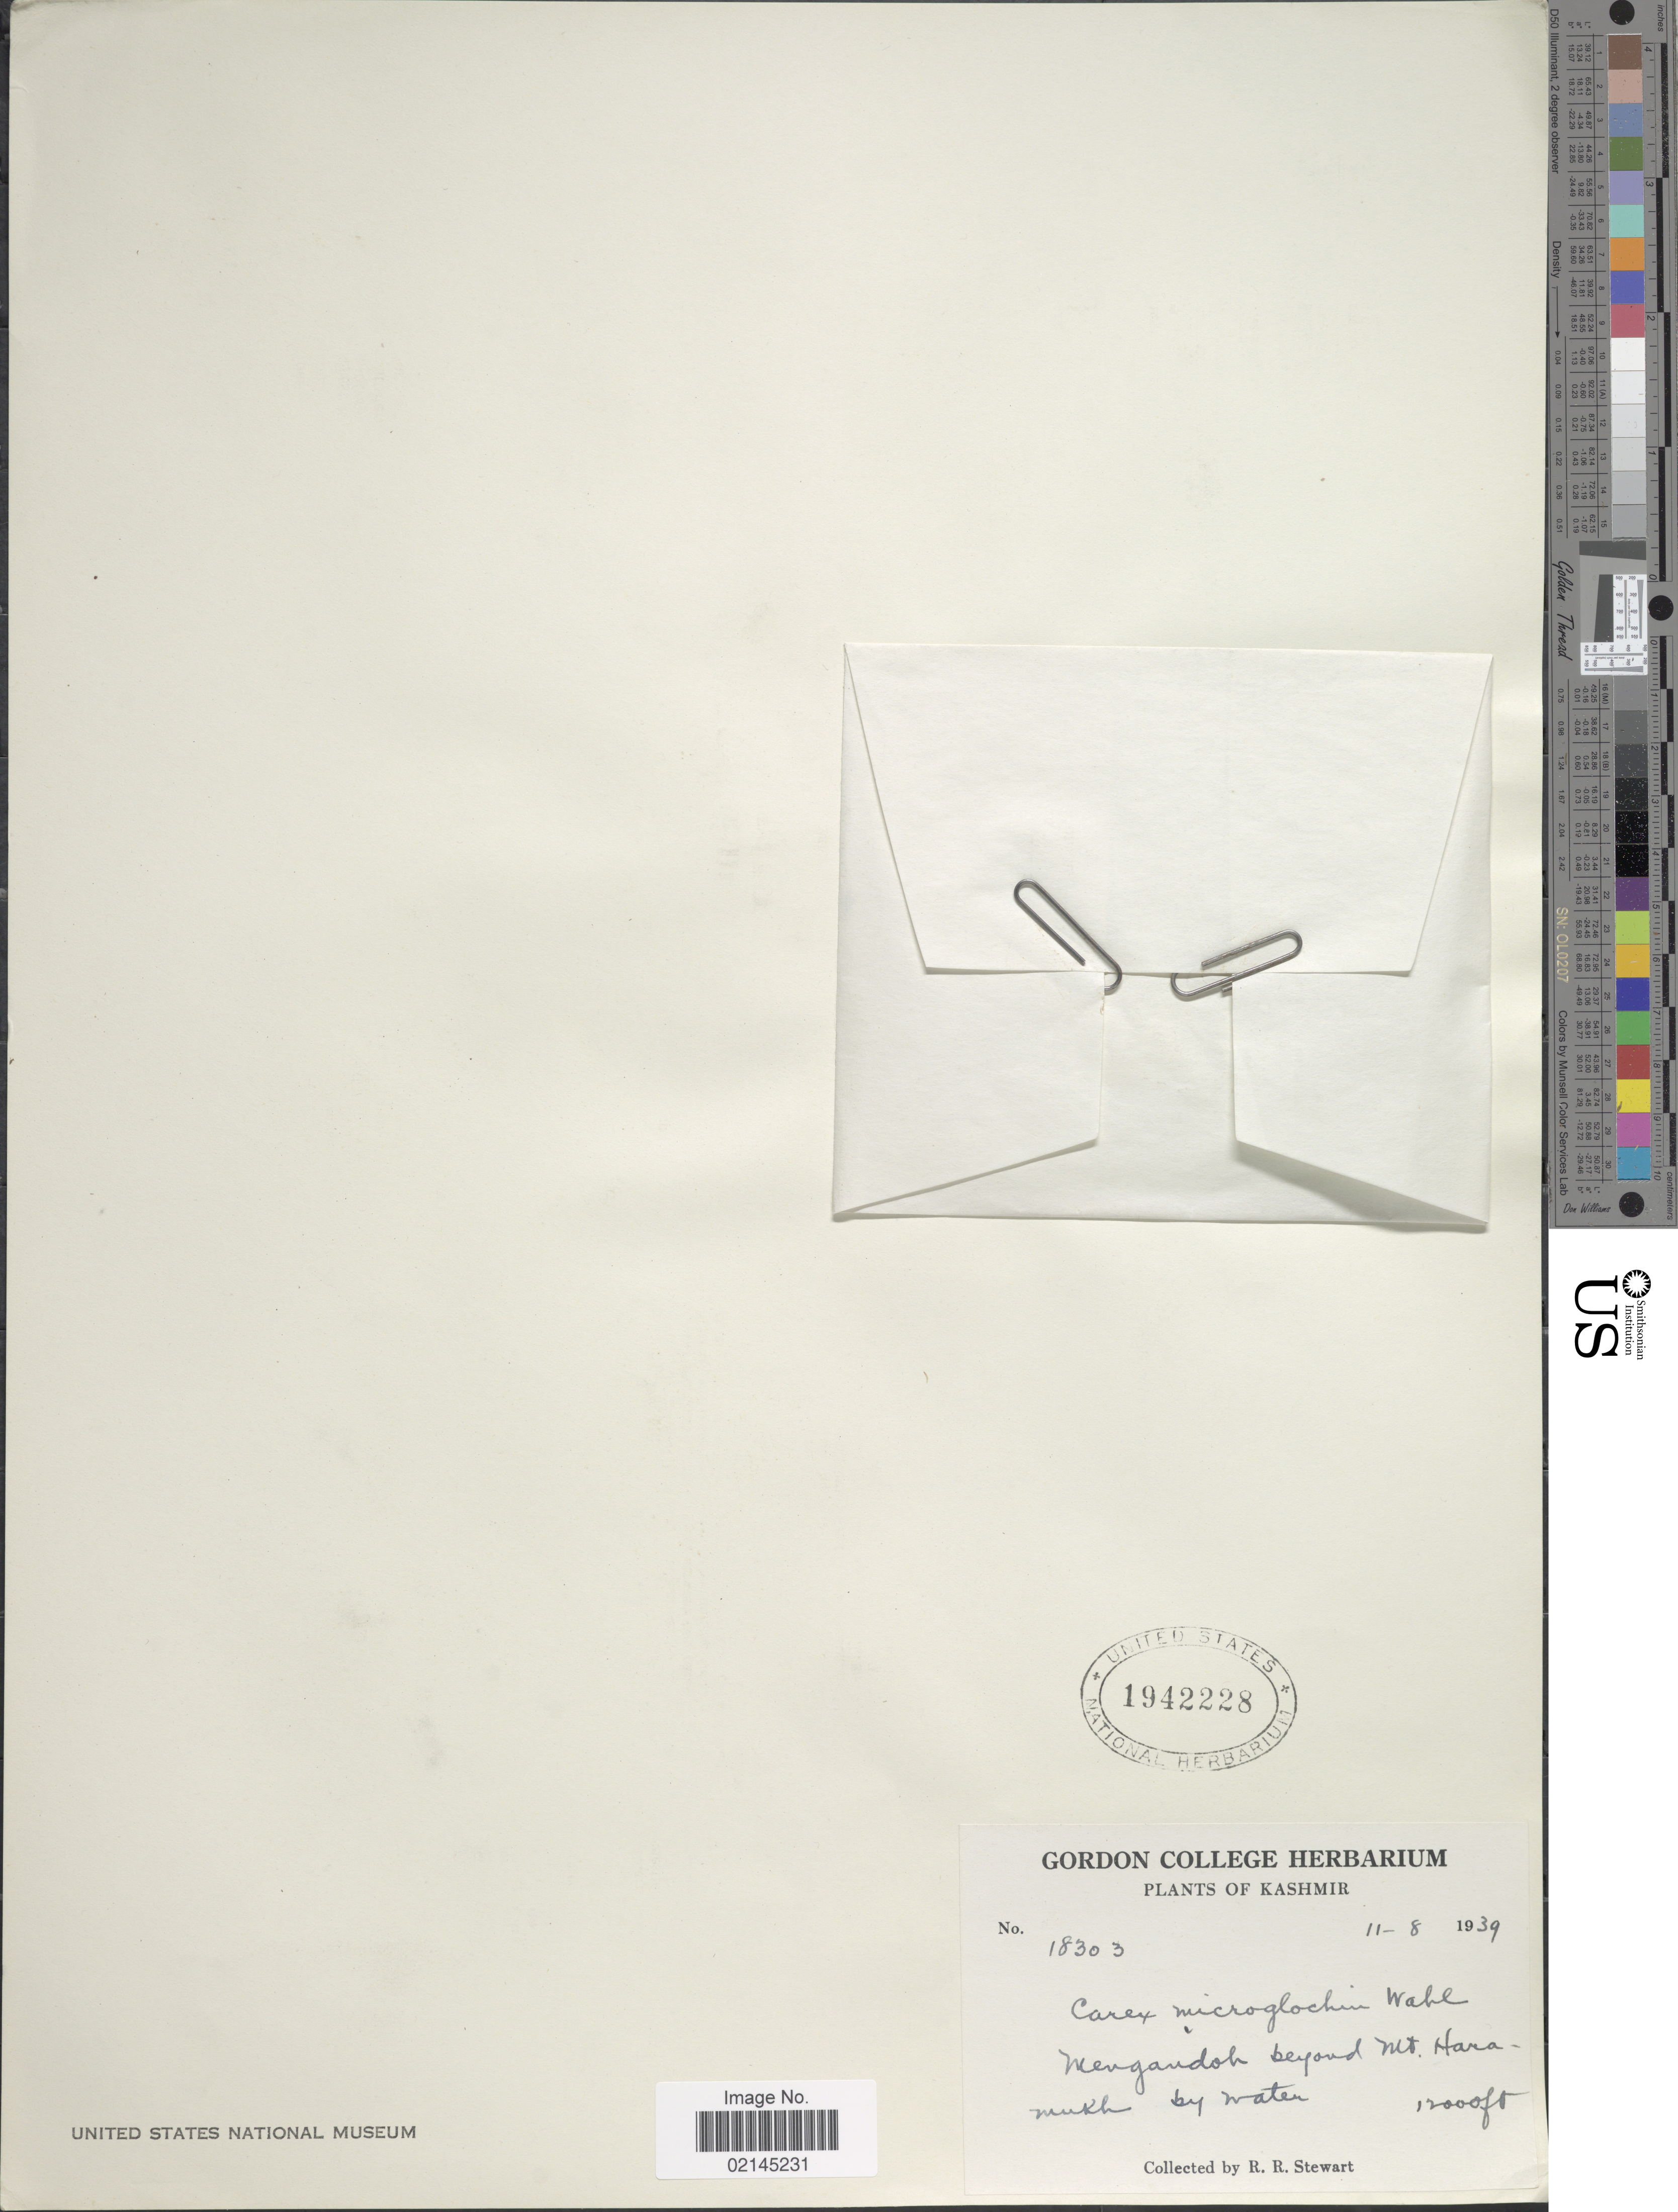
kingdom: Plantae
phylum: Tracheophyta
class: Liliopsida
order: Poales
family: Cyperaceae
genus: Carex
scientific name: Carex microglochin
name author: Wahlenb.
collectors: R. R. Stewart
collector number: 18303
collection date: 1939-08-11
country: India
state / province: Jammu and Kashmir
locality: Kashmir. Mengandoh beyond Mt. Haramukh by water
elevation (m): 3658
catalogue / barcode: US 1942228